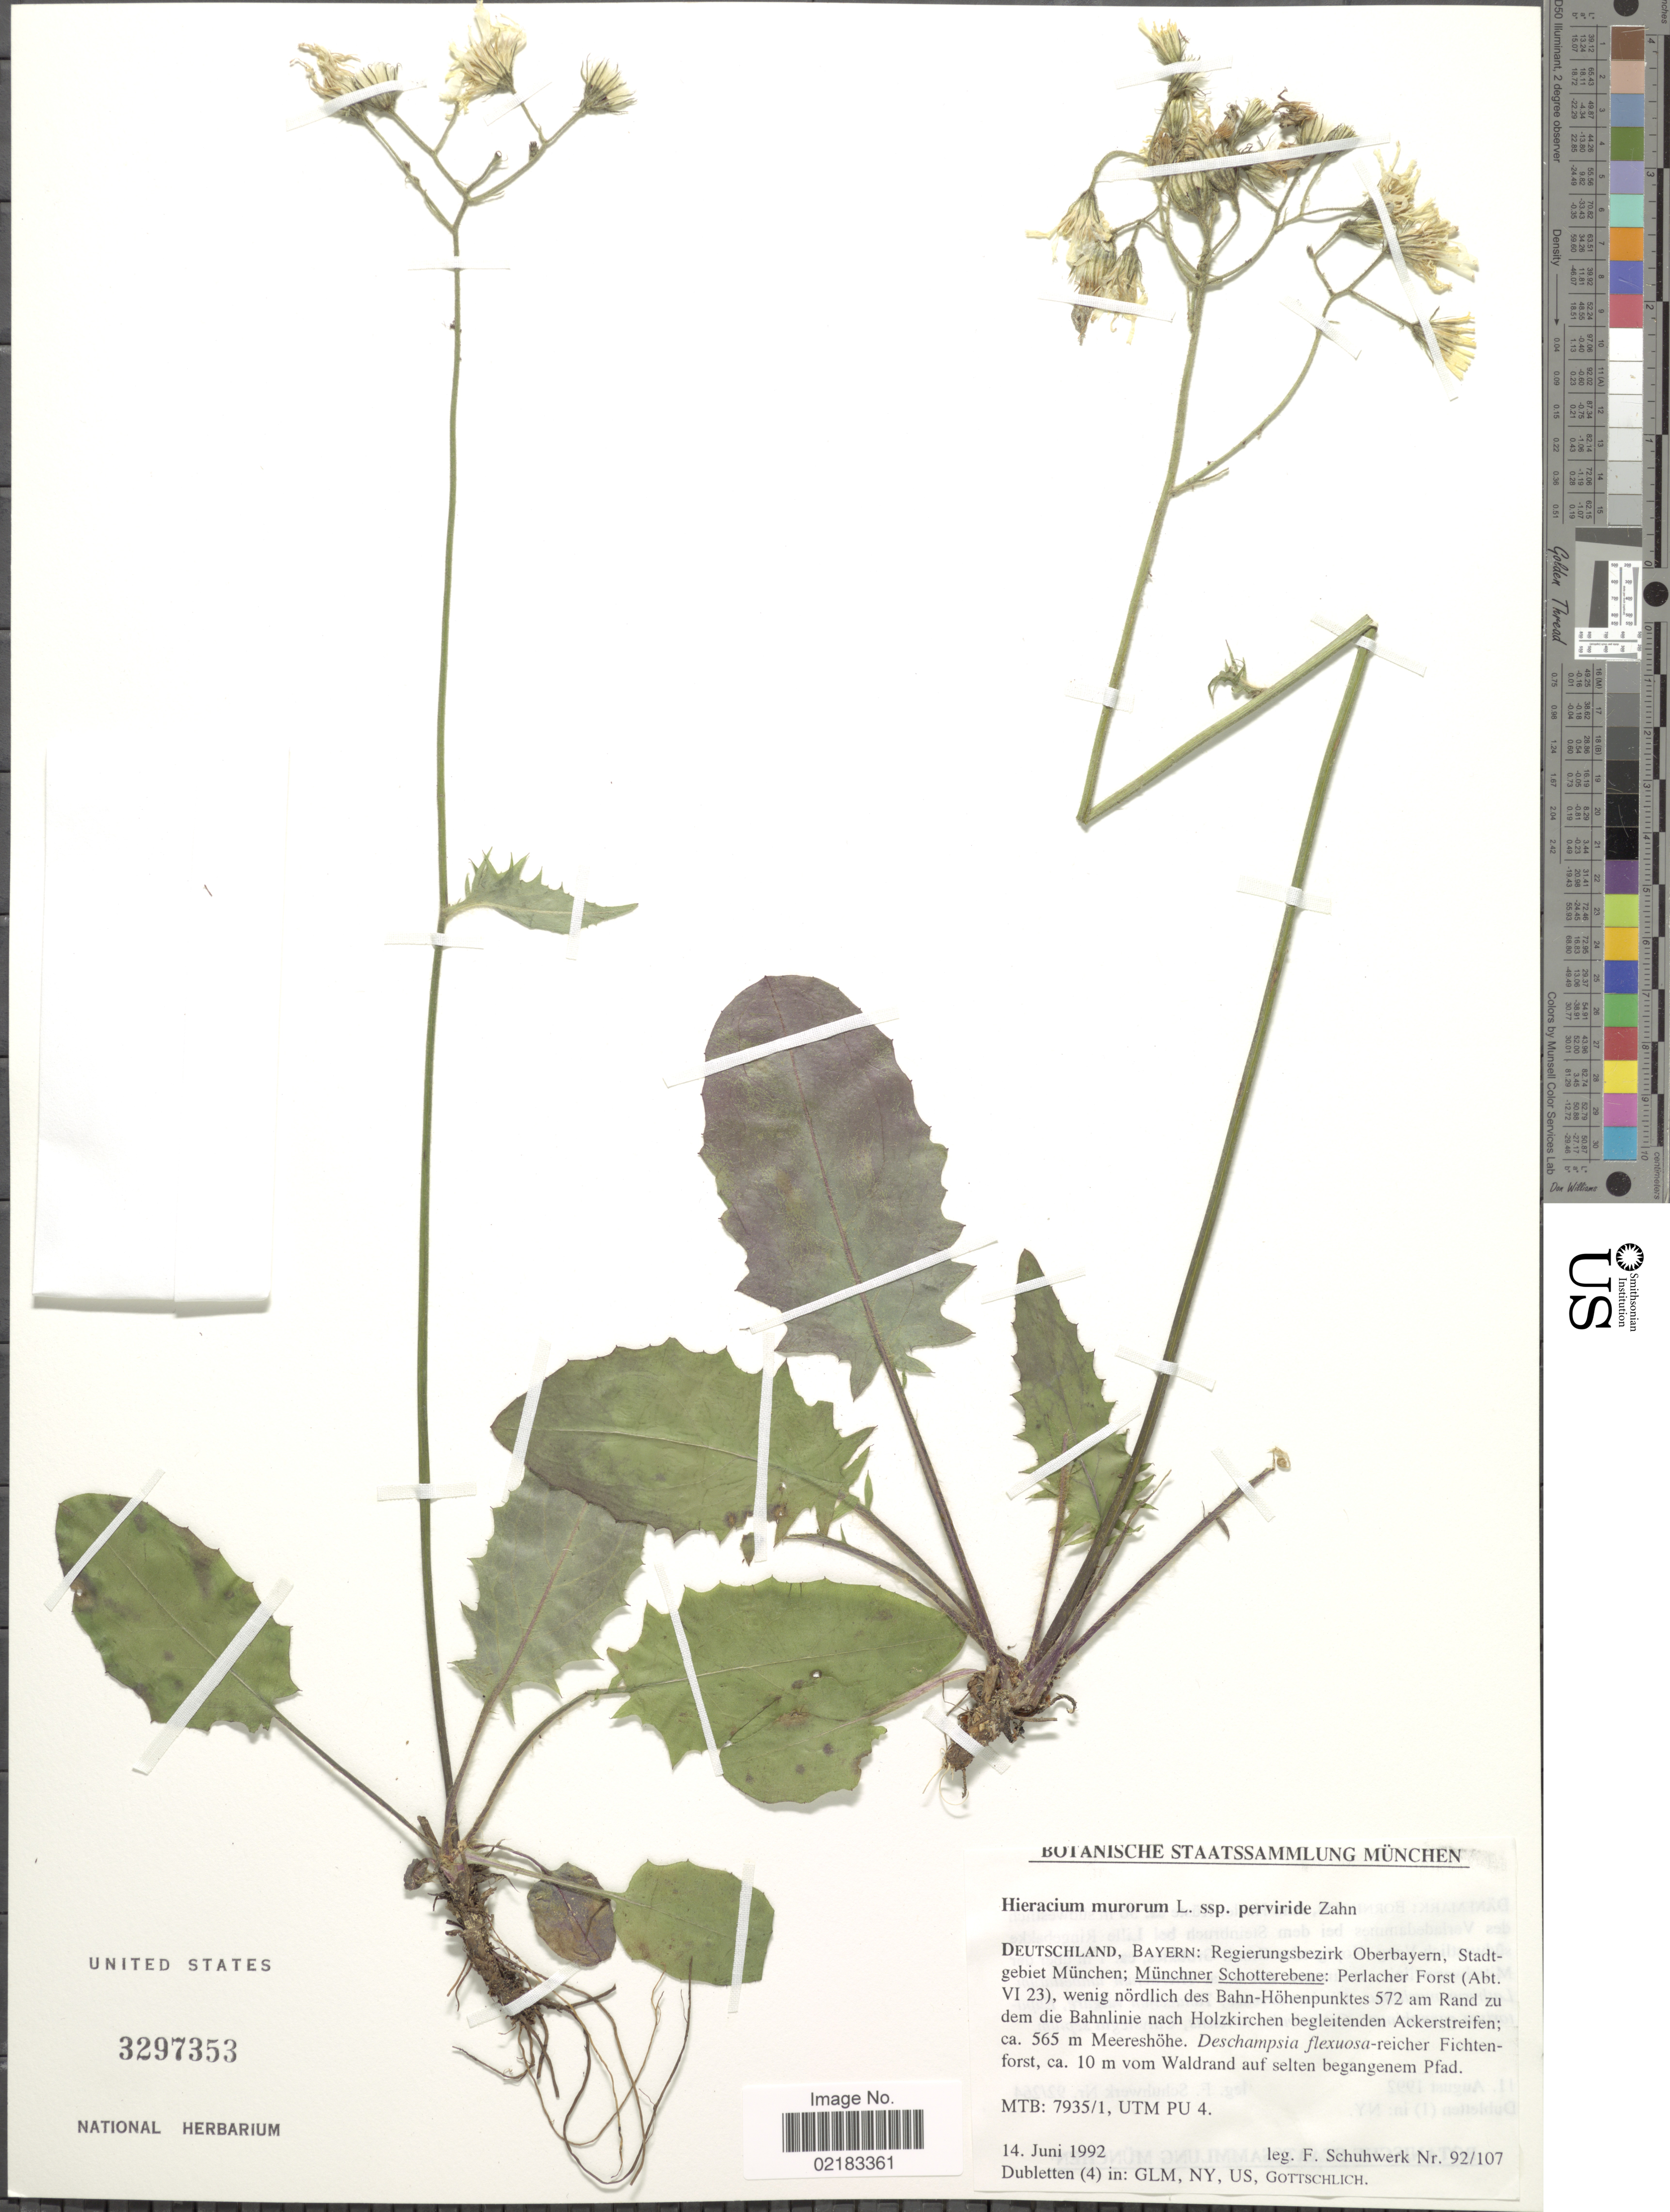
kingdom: Plantae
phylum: Tracheophyta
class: Magnoliopsida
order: Asterales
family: Asteraceae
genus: Hieracium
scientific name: Hieracium murorum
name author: L.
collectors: Schuhwerk, F.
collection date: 1992-07-14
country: Germany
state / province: Bayern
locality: Deutschland: Bayern: Regierungsbezirk Oberbayern, Stadtgebiet Munchen; Muchen Schotterebene: Perlacher Forst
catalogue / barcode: US 3297353